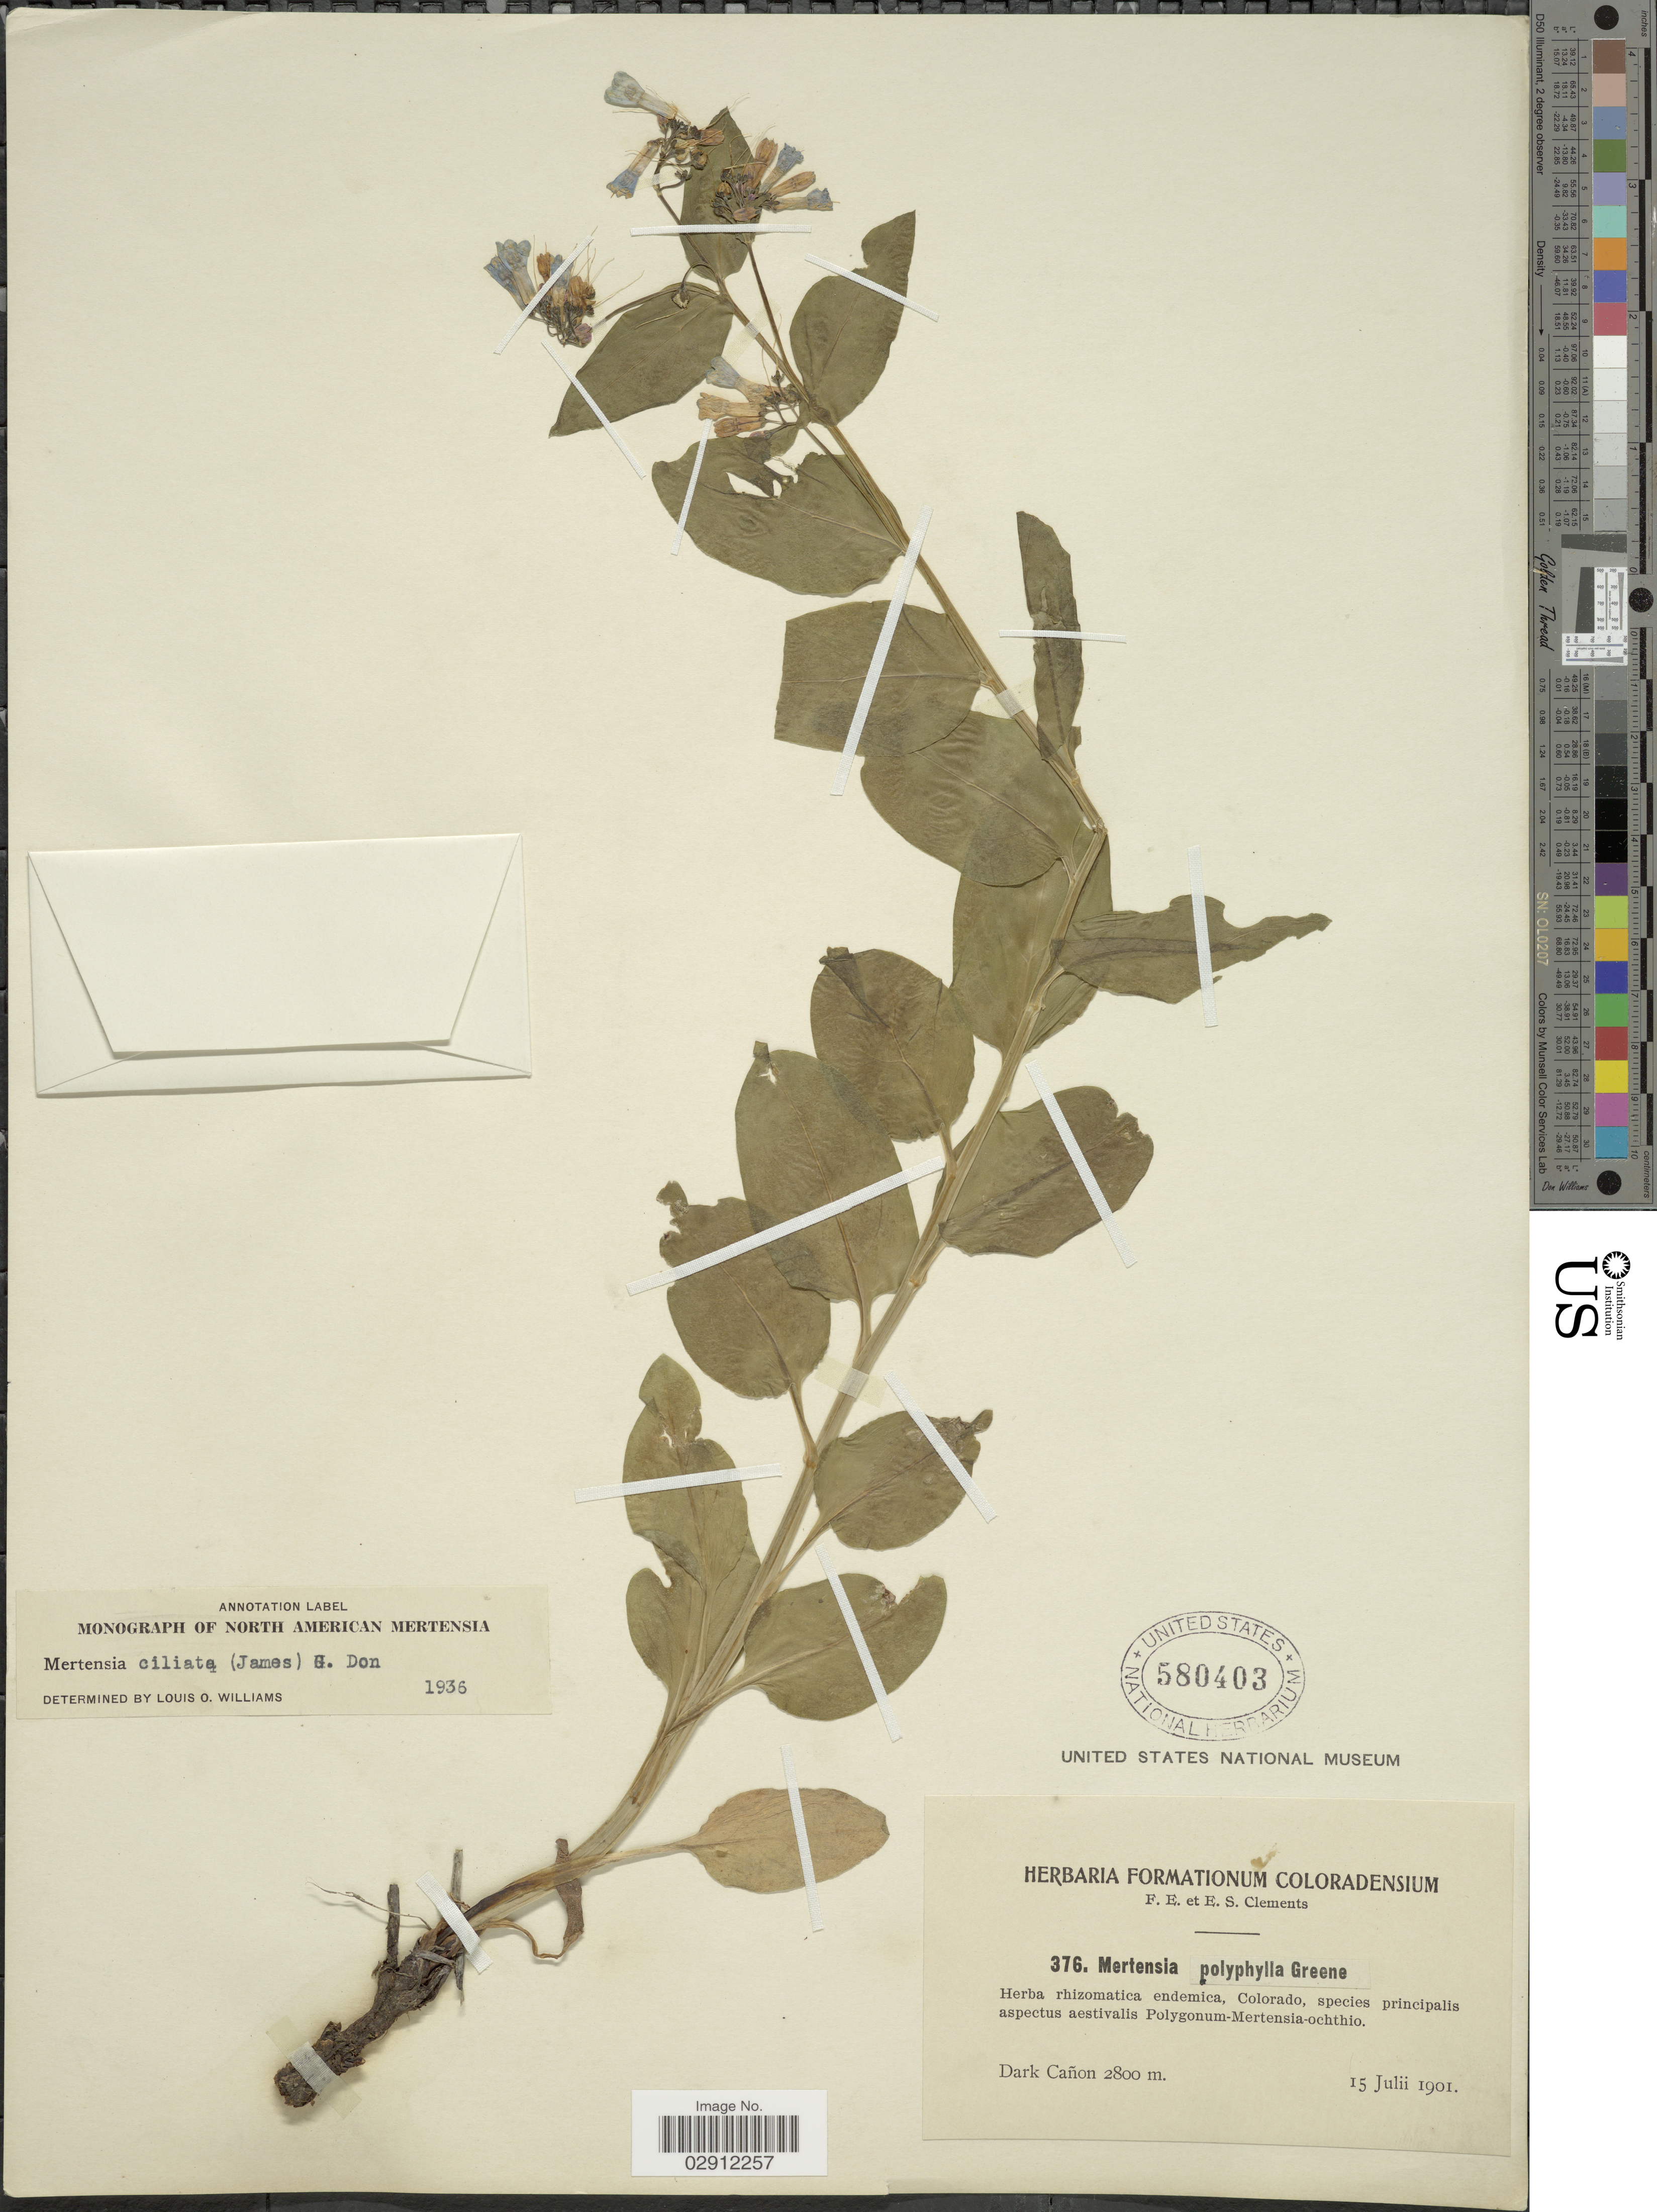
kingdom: Plantae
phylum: Tracheophyta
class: Magnoliopsida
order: Boraginales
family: Boraginaceae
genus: Mertensia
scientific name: Mertensia ciliata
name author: (James) G. Don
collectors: F. E. Clements & E. S. Clements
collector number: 376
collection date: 1901-07-15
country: United States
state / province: Colorado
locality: Dark Cañon.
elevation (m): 2800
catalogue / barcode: US 580403